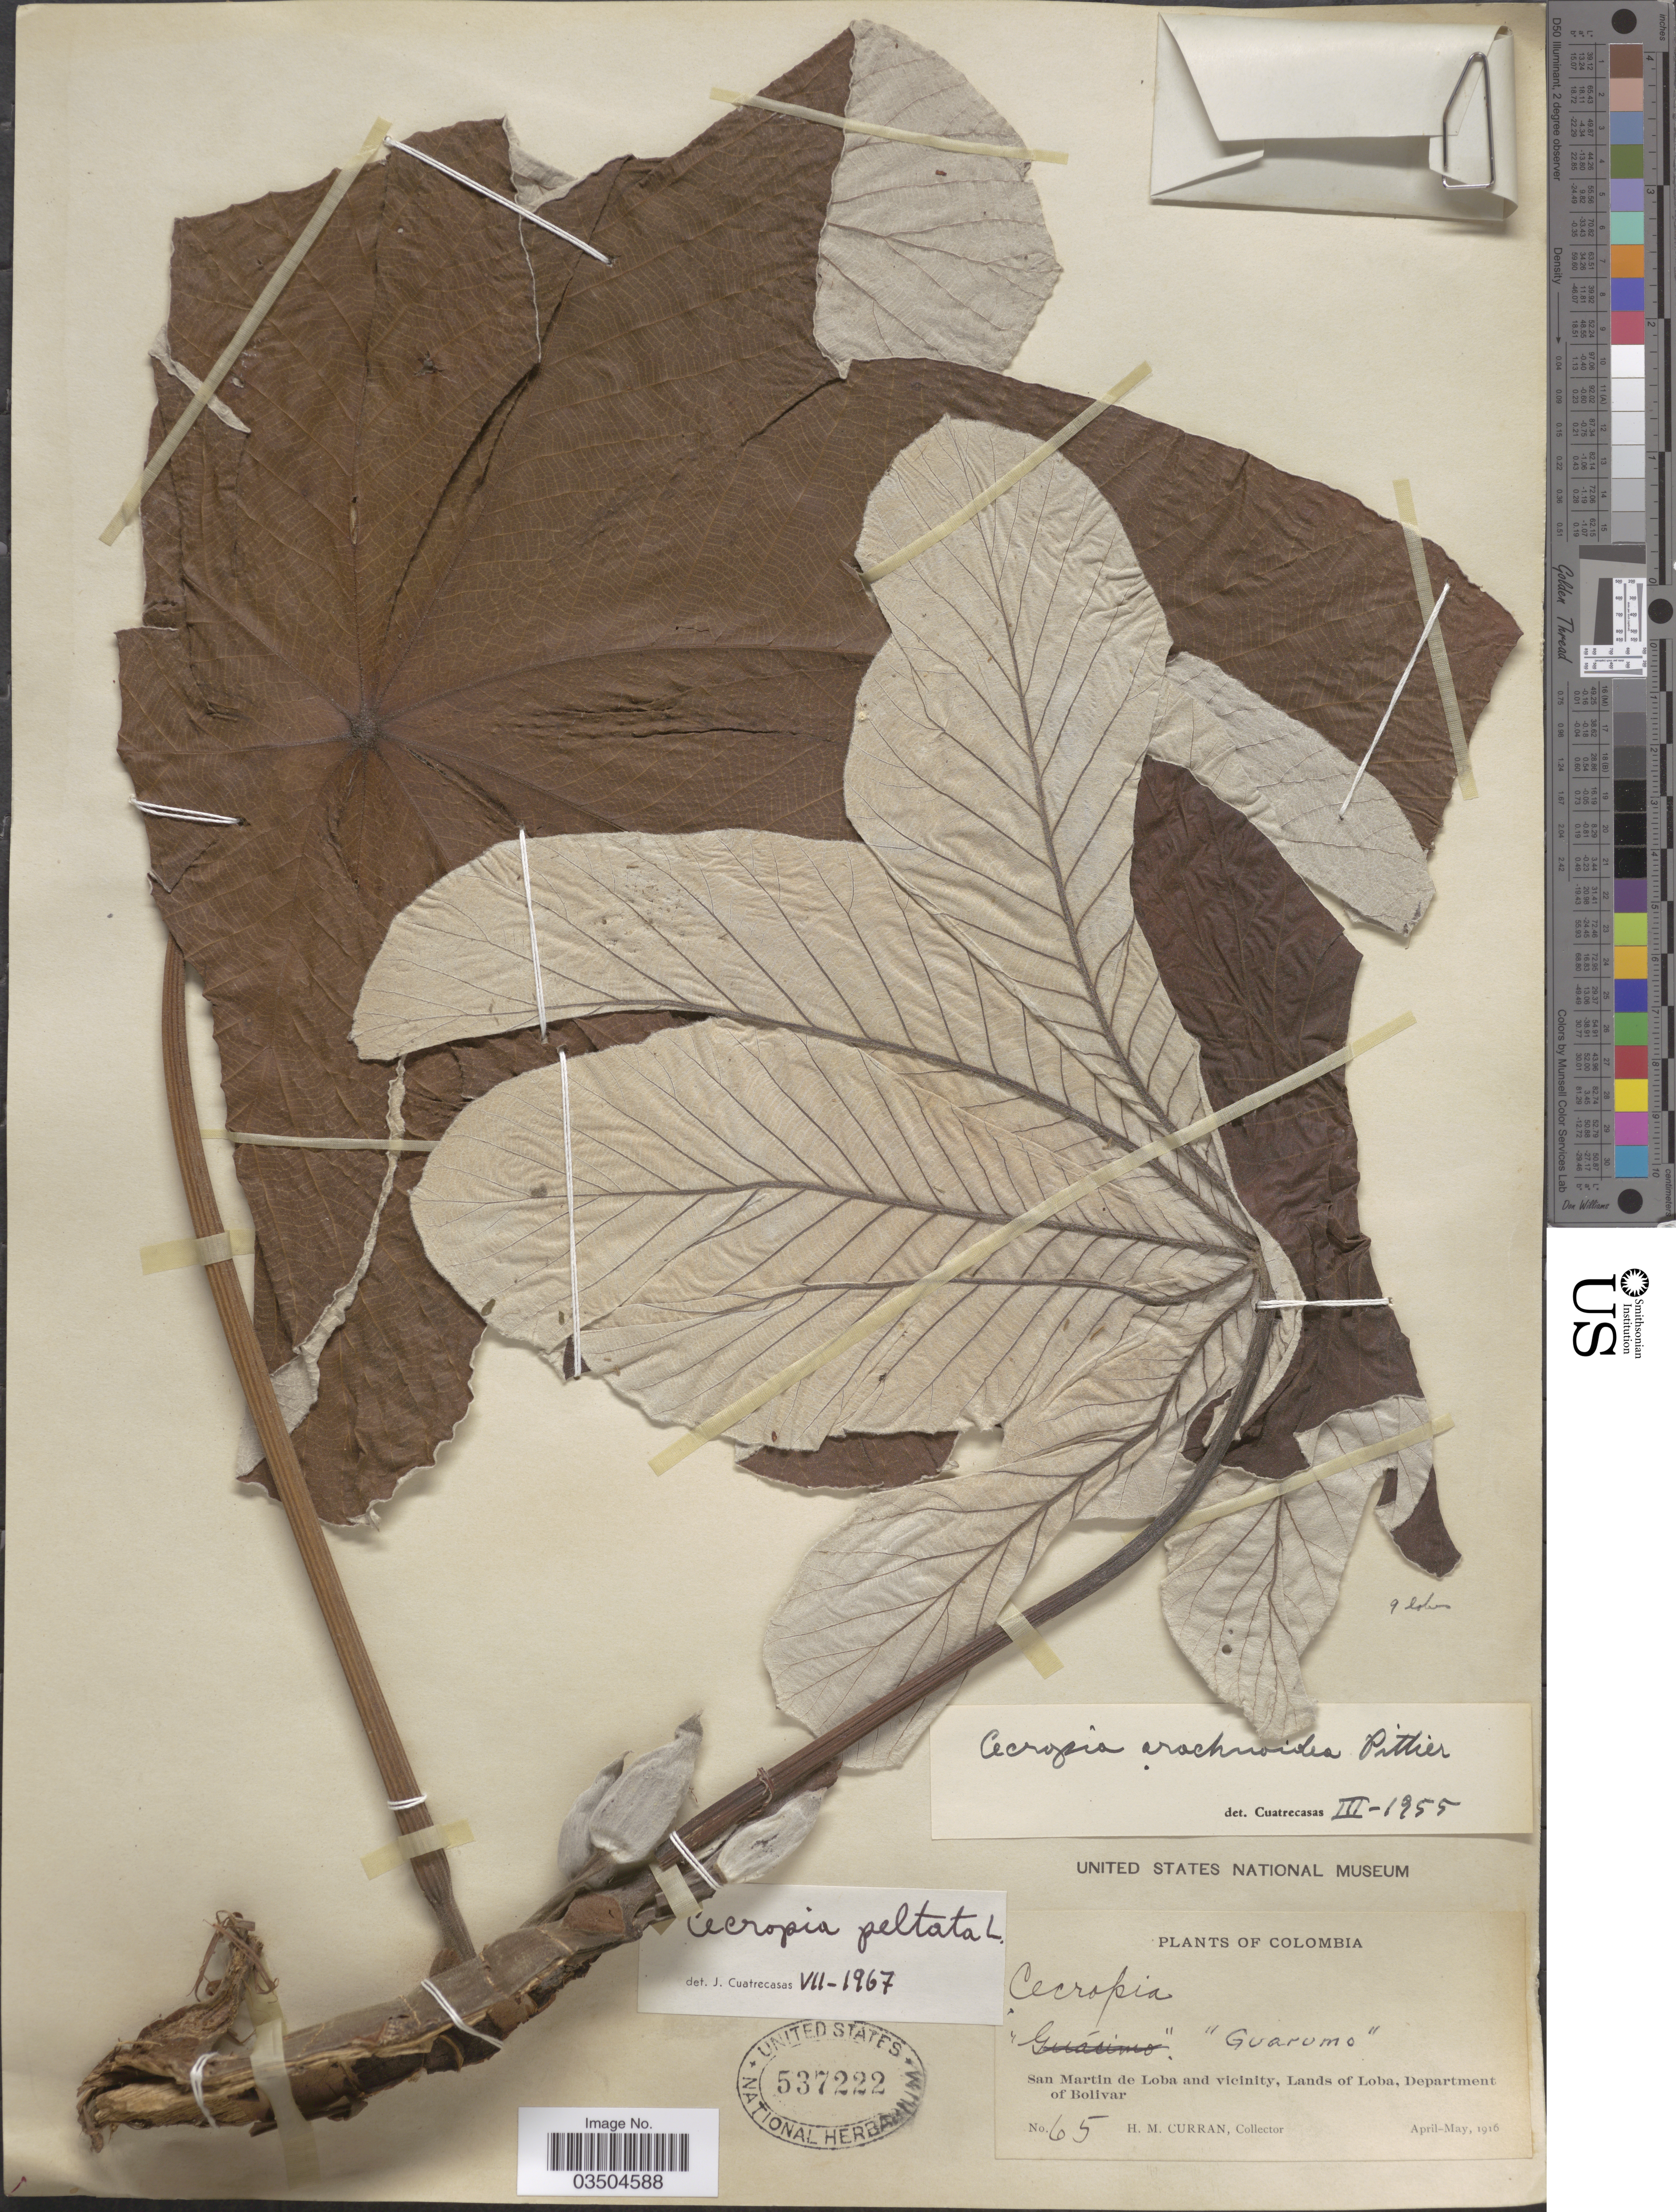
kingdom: Plantae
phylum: Tracheophyta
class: Magnoliopsida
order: Rosales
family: Urticaceae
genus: Cecropia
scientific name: Cecropia peltata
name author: L.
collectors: H. M. Curran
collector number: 65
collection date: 1916-04/1916-05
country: Colombia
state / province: Bolívar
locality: Guarumo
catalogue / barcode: US 537222